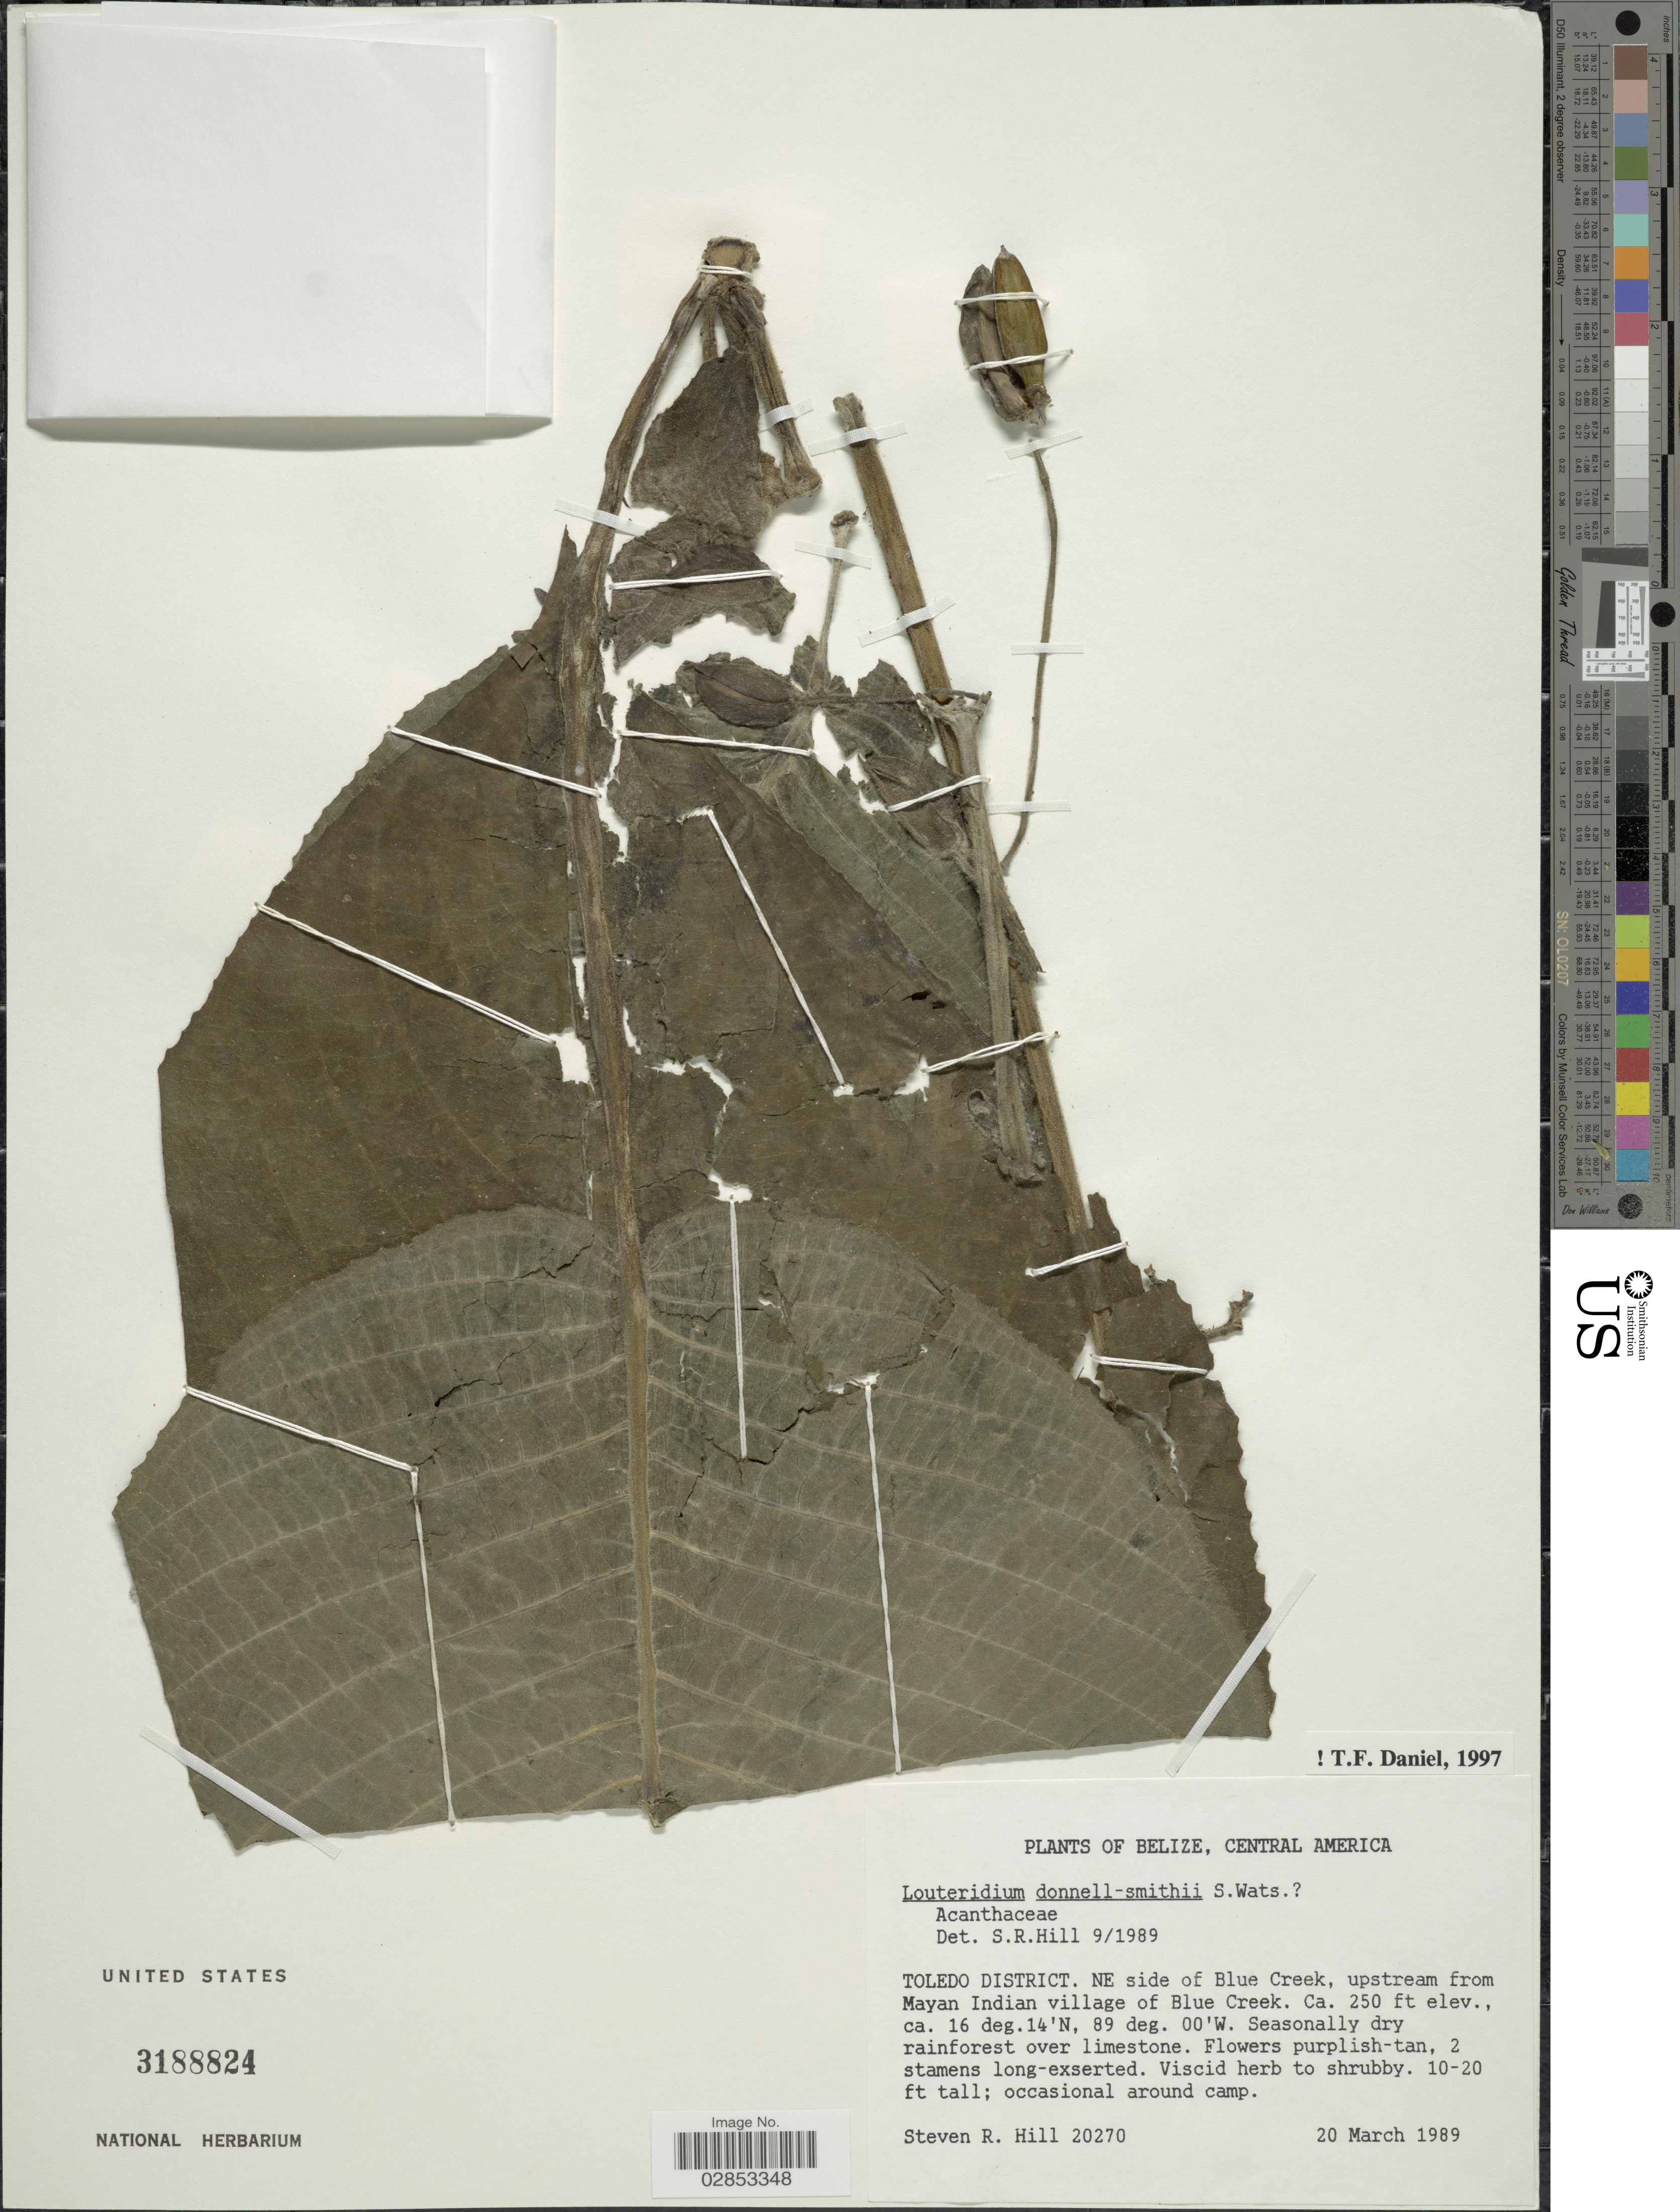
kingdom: Plantae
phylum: Tracheophyta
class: Magnoliopsida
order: Lamiales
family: Acanthaceae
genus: Louteridium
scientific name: Louteridium donnell-smithii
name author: S. Watson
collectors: S. R. Hill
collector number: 20270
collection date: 1989-03-20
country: Belize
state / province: Toledo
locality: Toledo District. NE side of Blue Creek, upstream from Mayan Indian village of Blue Creek.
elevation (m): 76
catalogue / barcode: US 3188824